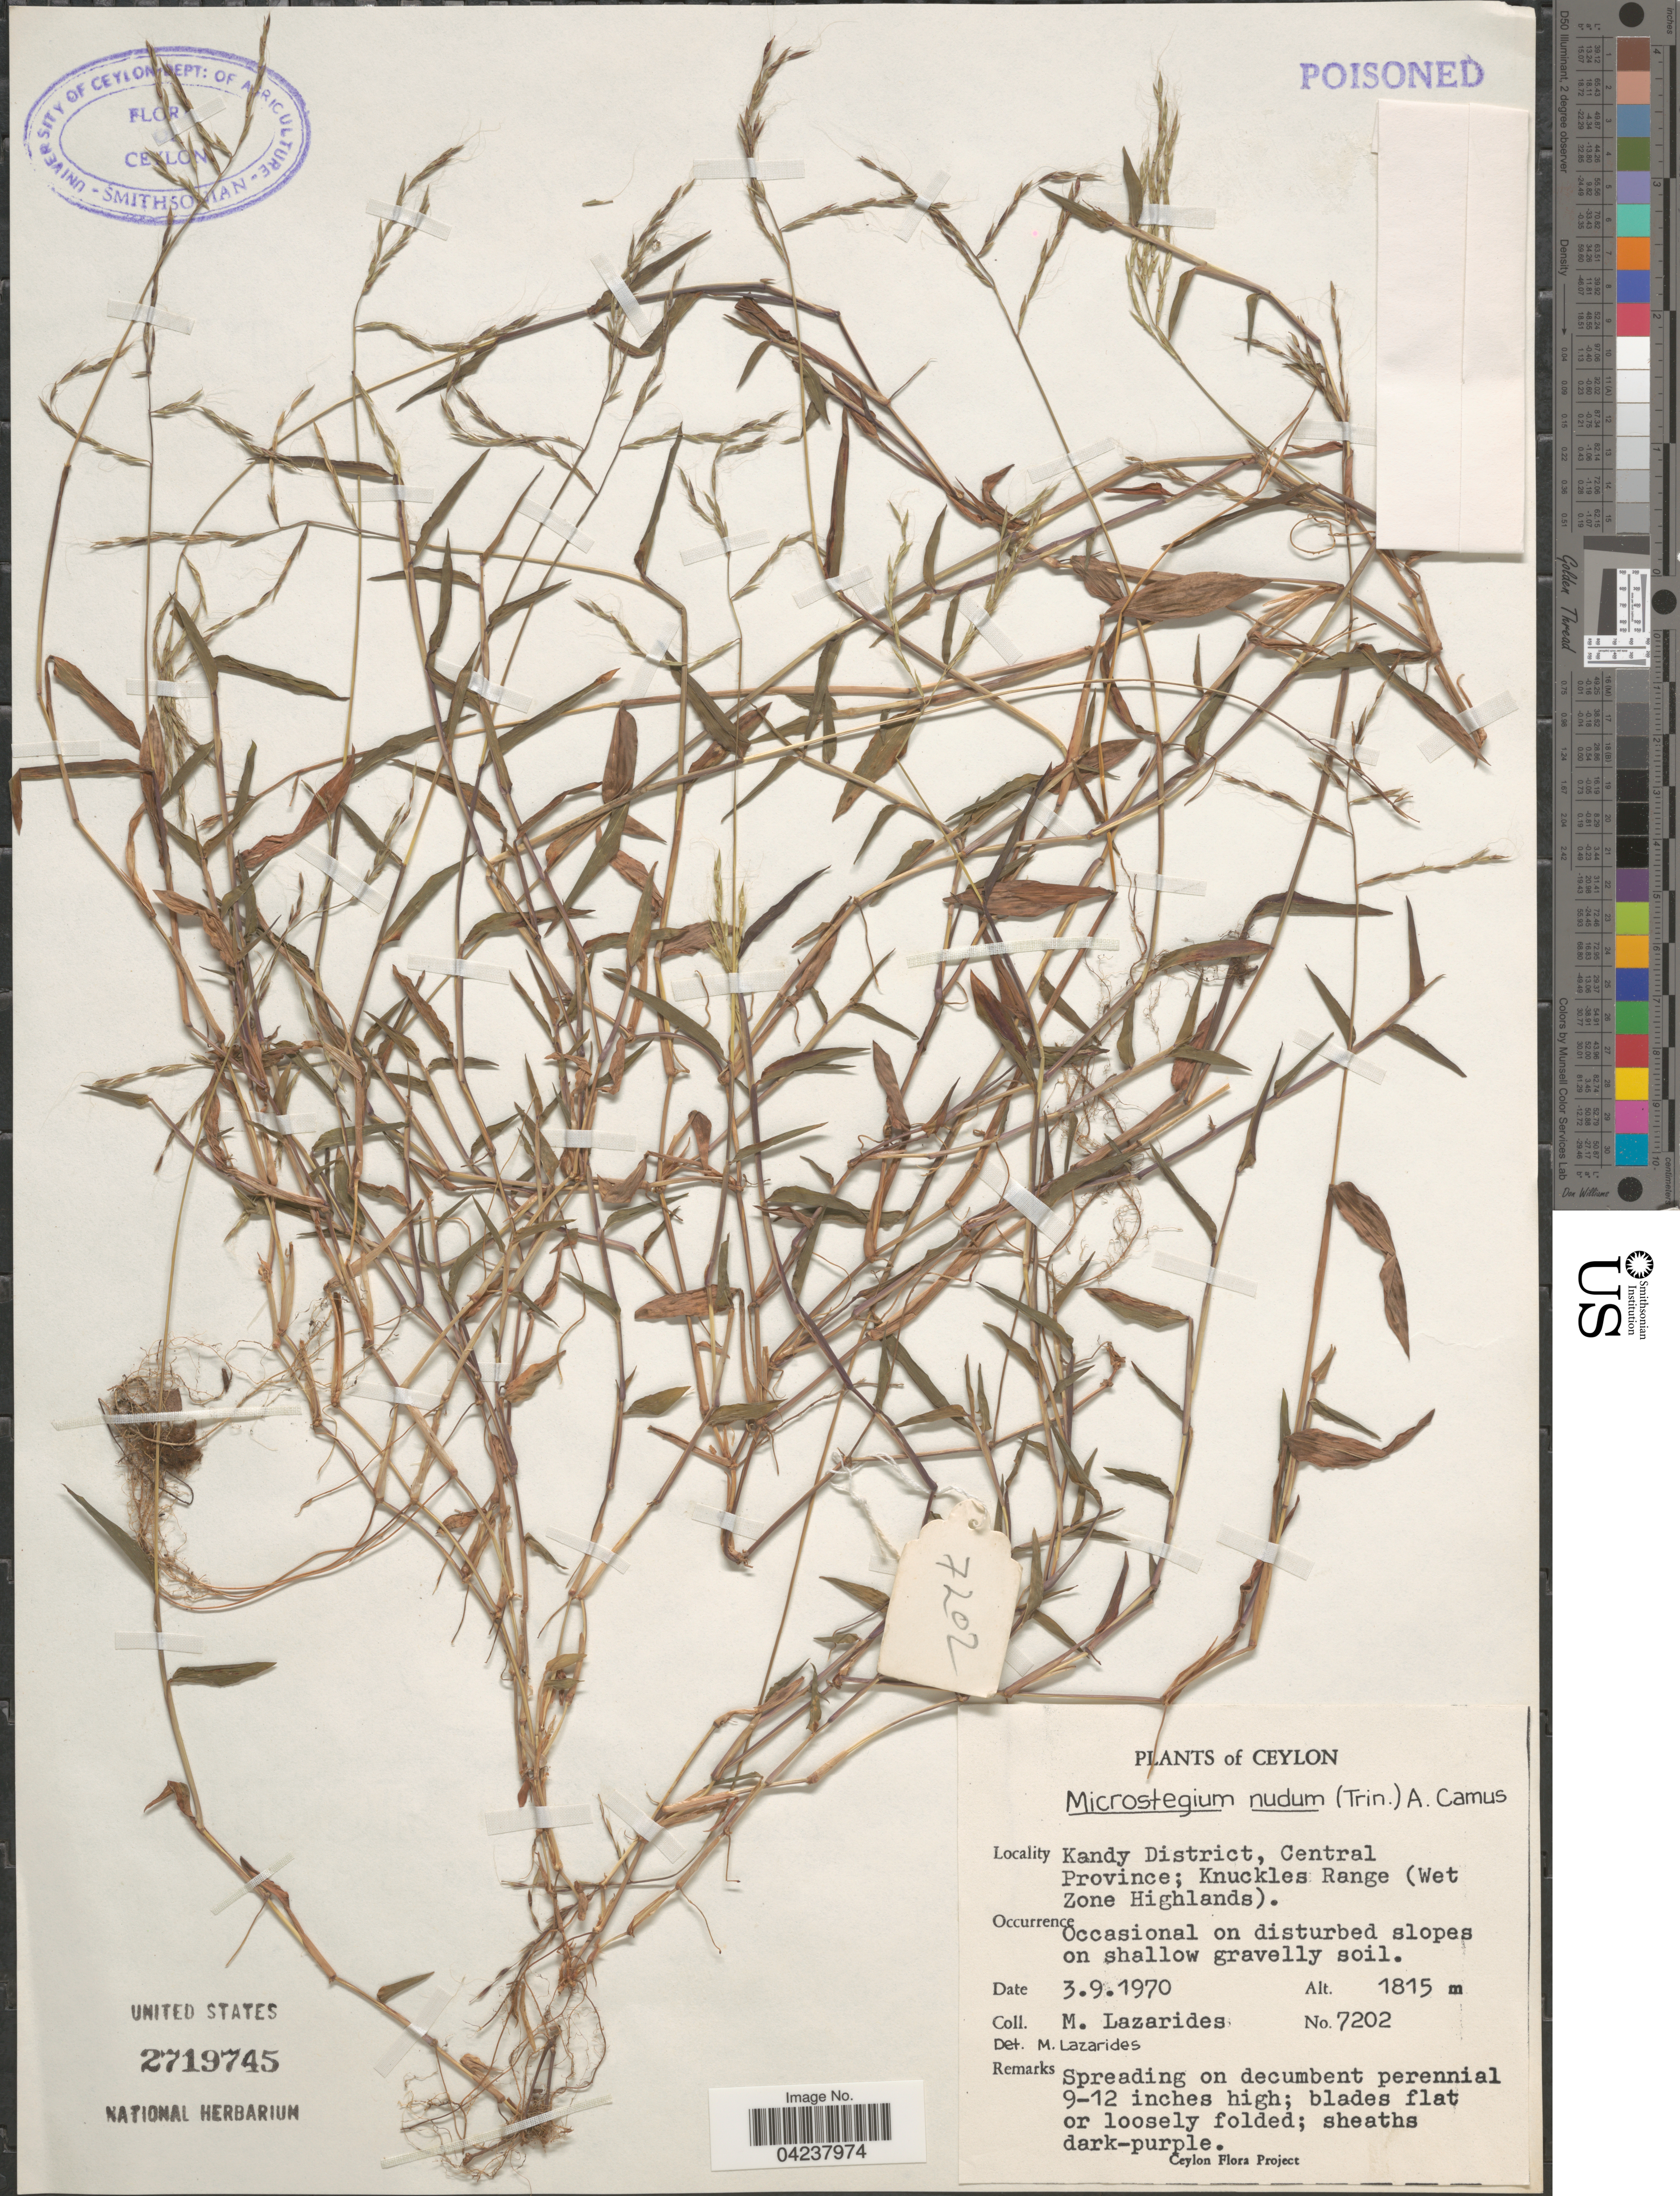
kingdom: Plantae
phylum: Tracheophyta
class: Liliopsida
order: Poales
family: Poaceae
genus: Microstegium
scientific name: Microstegium nudum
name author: (Trin.) A. Camus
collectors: M. Lazarides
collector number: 7202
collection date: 1970-09-03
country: Sri Lanka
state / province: Central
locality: Ceylon. Kandy District; Knuckles Range (Wet Zone Highlands).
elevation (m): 1815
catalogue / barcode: US 2719745